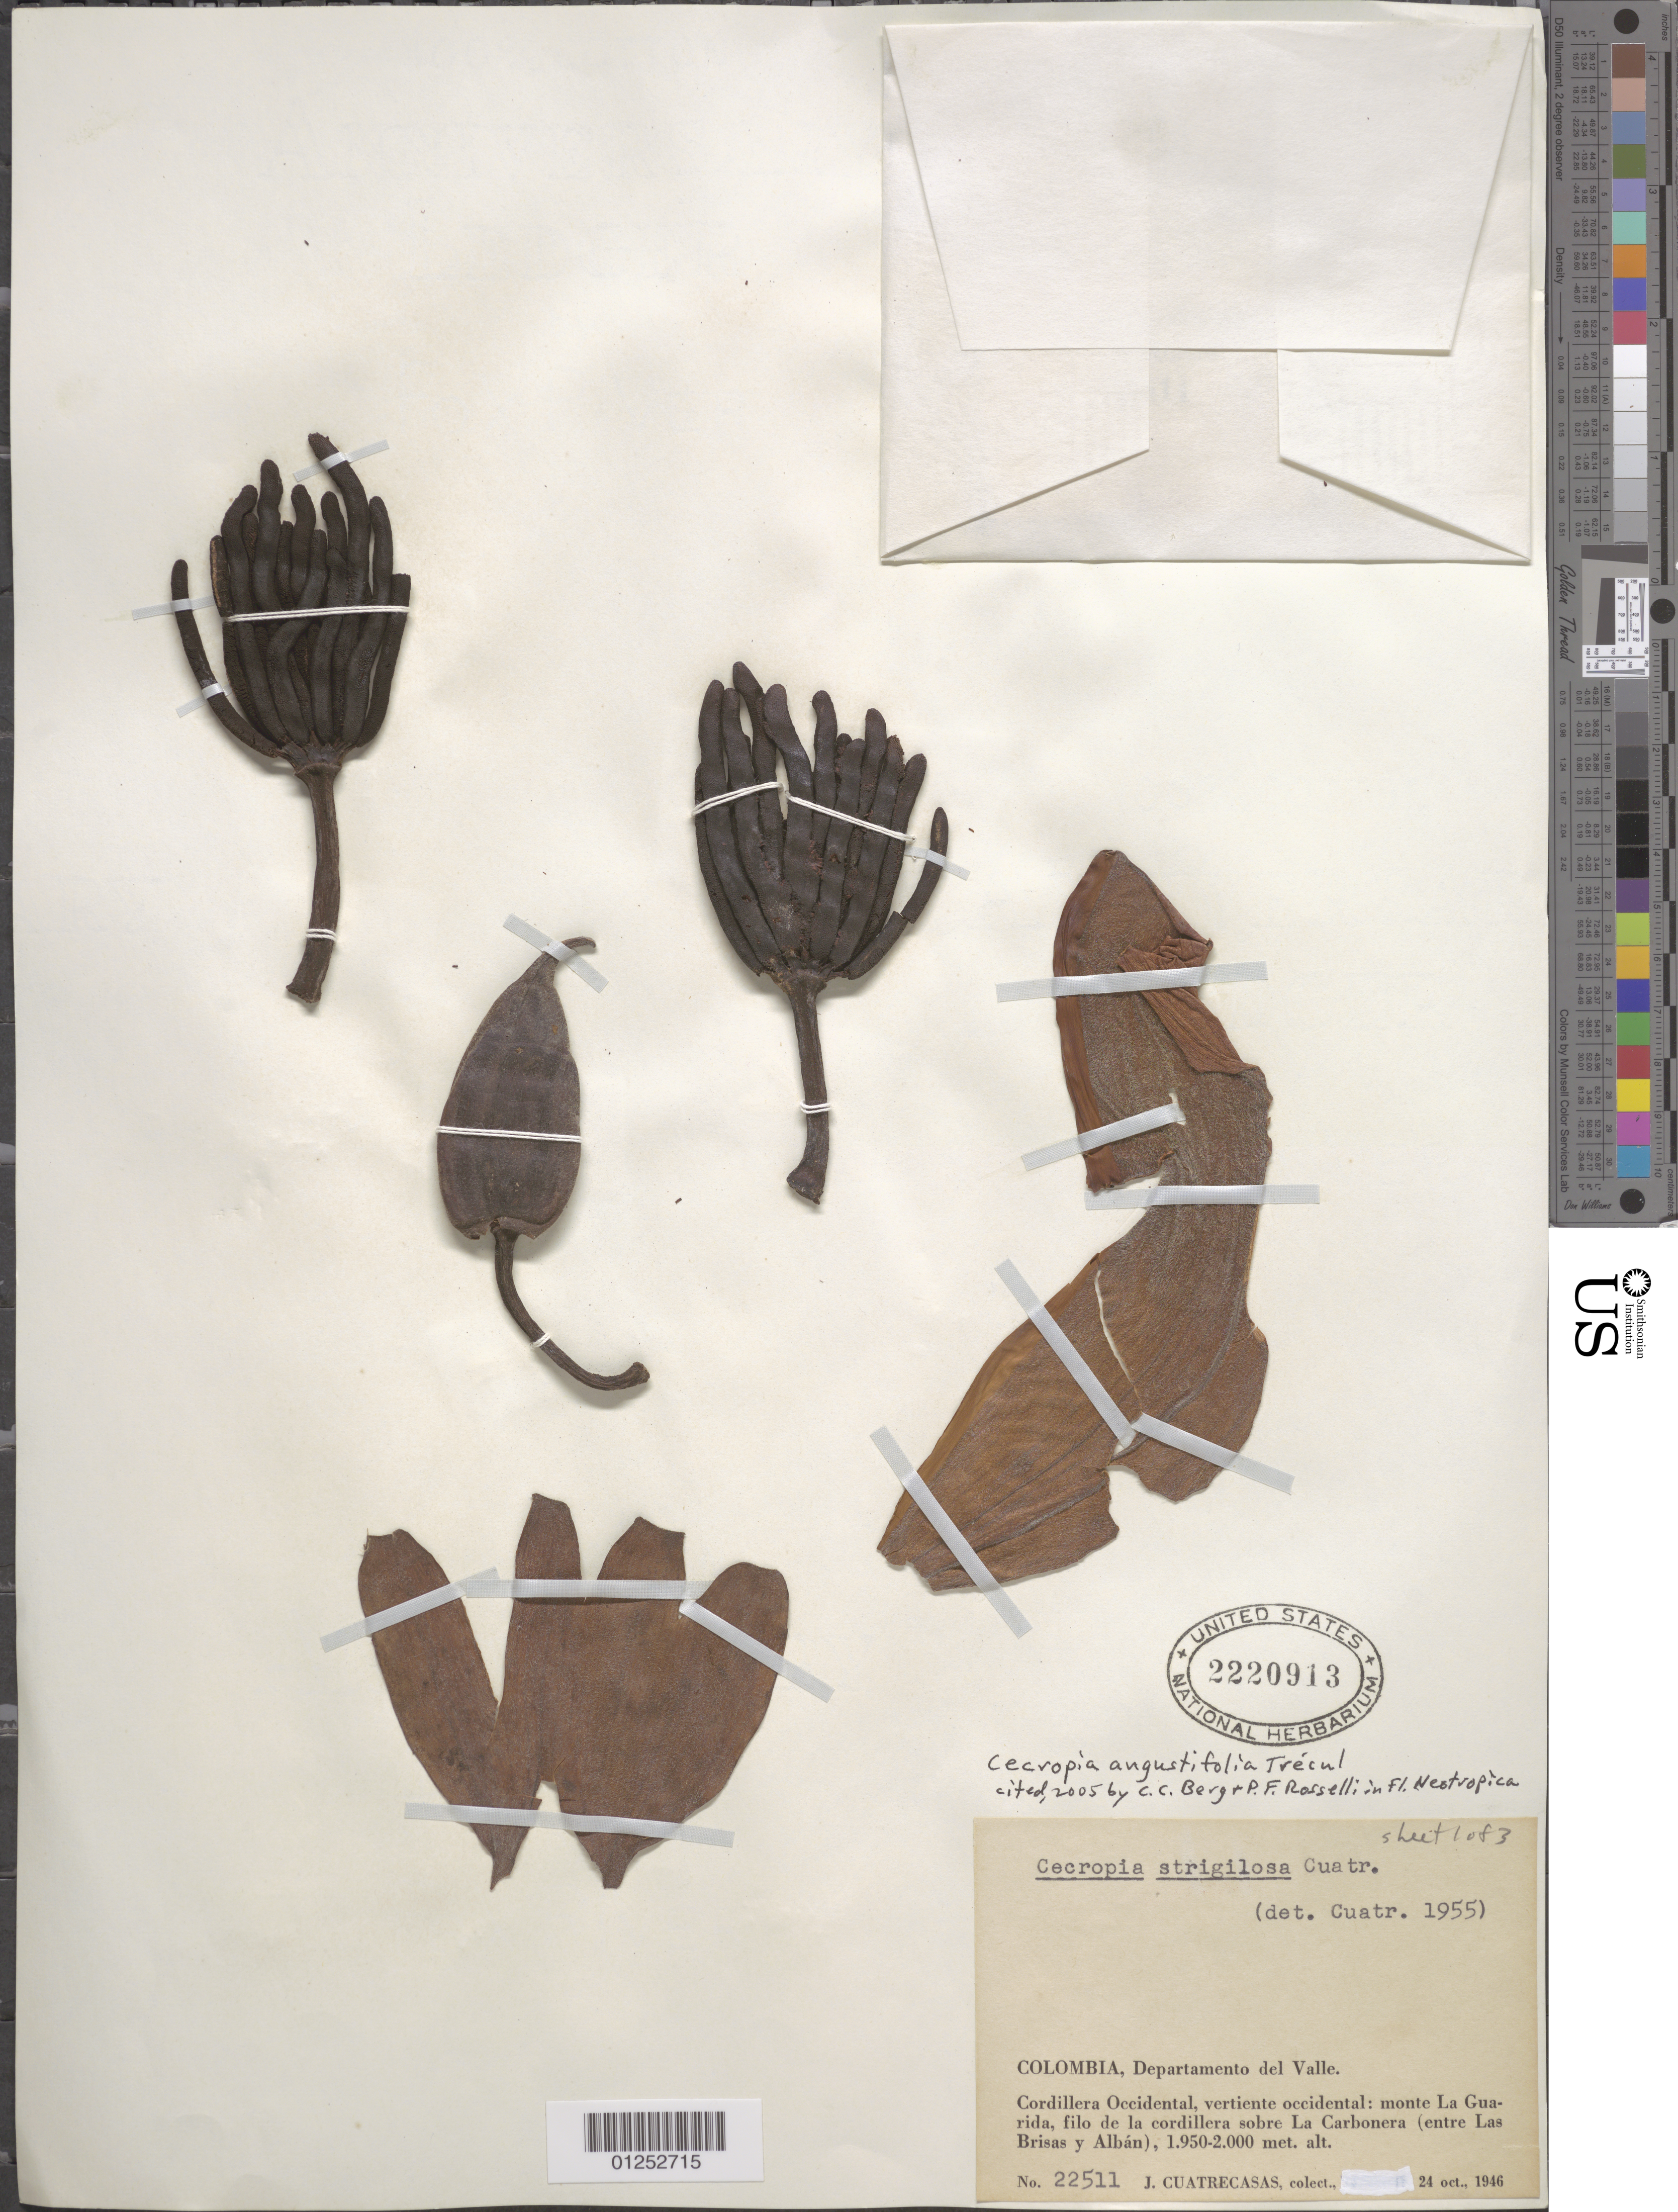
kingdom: Plantae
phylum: Tracheophyta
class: Magnoliopsida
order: Rosales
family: Urticaceae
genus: Cecropia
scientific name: Cecropia angustifolia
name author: Trécul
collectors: J. Cuatrecasas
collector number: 22511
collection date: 1946-10-24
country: Colombia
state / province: Valle del Cauca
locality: Cordillera Occidental, vertiente occidental: monte La Guarida, filo de la cordillera sobra La Carbonera (entre Las Brisas y Albán)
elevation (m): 1950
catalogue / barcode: US 2220913